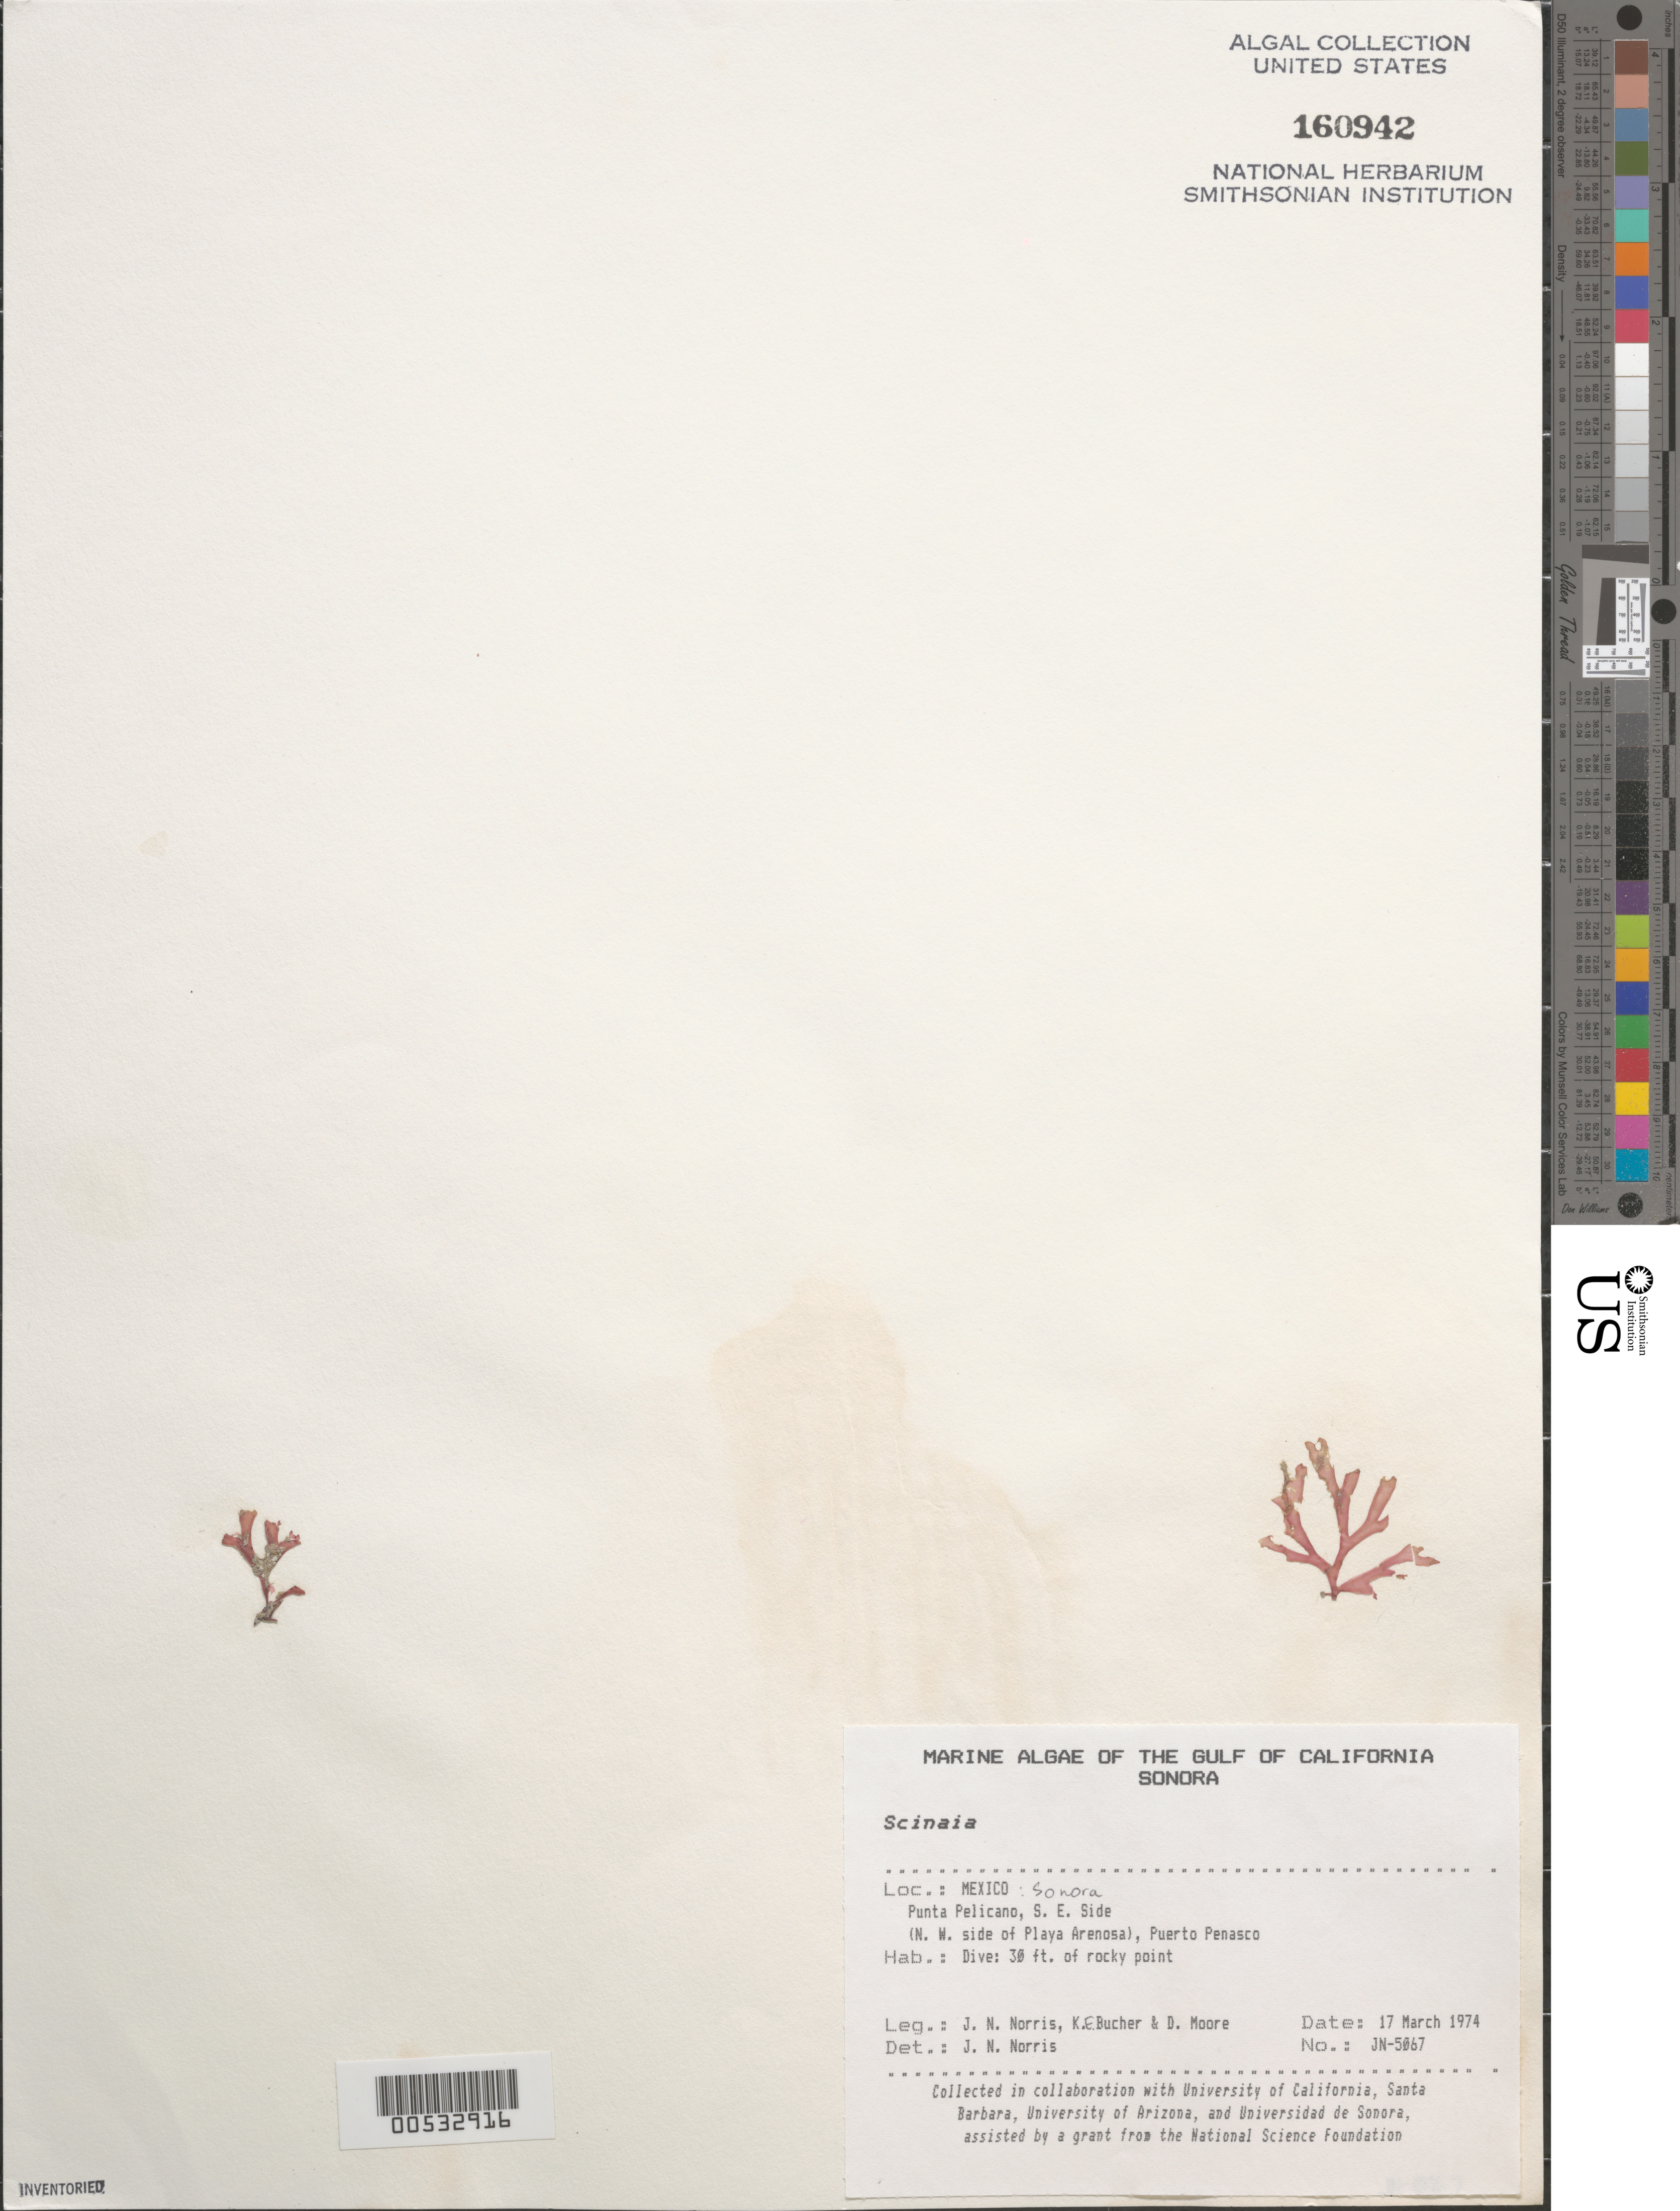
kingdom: Plantae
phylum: Rhodophyta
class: Florideophyceae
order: Nemaliales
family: Scinaiaceae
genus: Scinaia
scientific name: Scinaia sp.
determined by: Norris, James N.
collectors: J. N. Norris, K. E. Bucher & D. Moore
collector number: JN-5067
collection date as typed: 17 Mar 1974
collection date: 1974-03-17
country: Mexico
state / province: Sonora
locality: Punta Pelicano, Playa Arenosa, Puerto Penasco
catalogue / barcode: US 160942